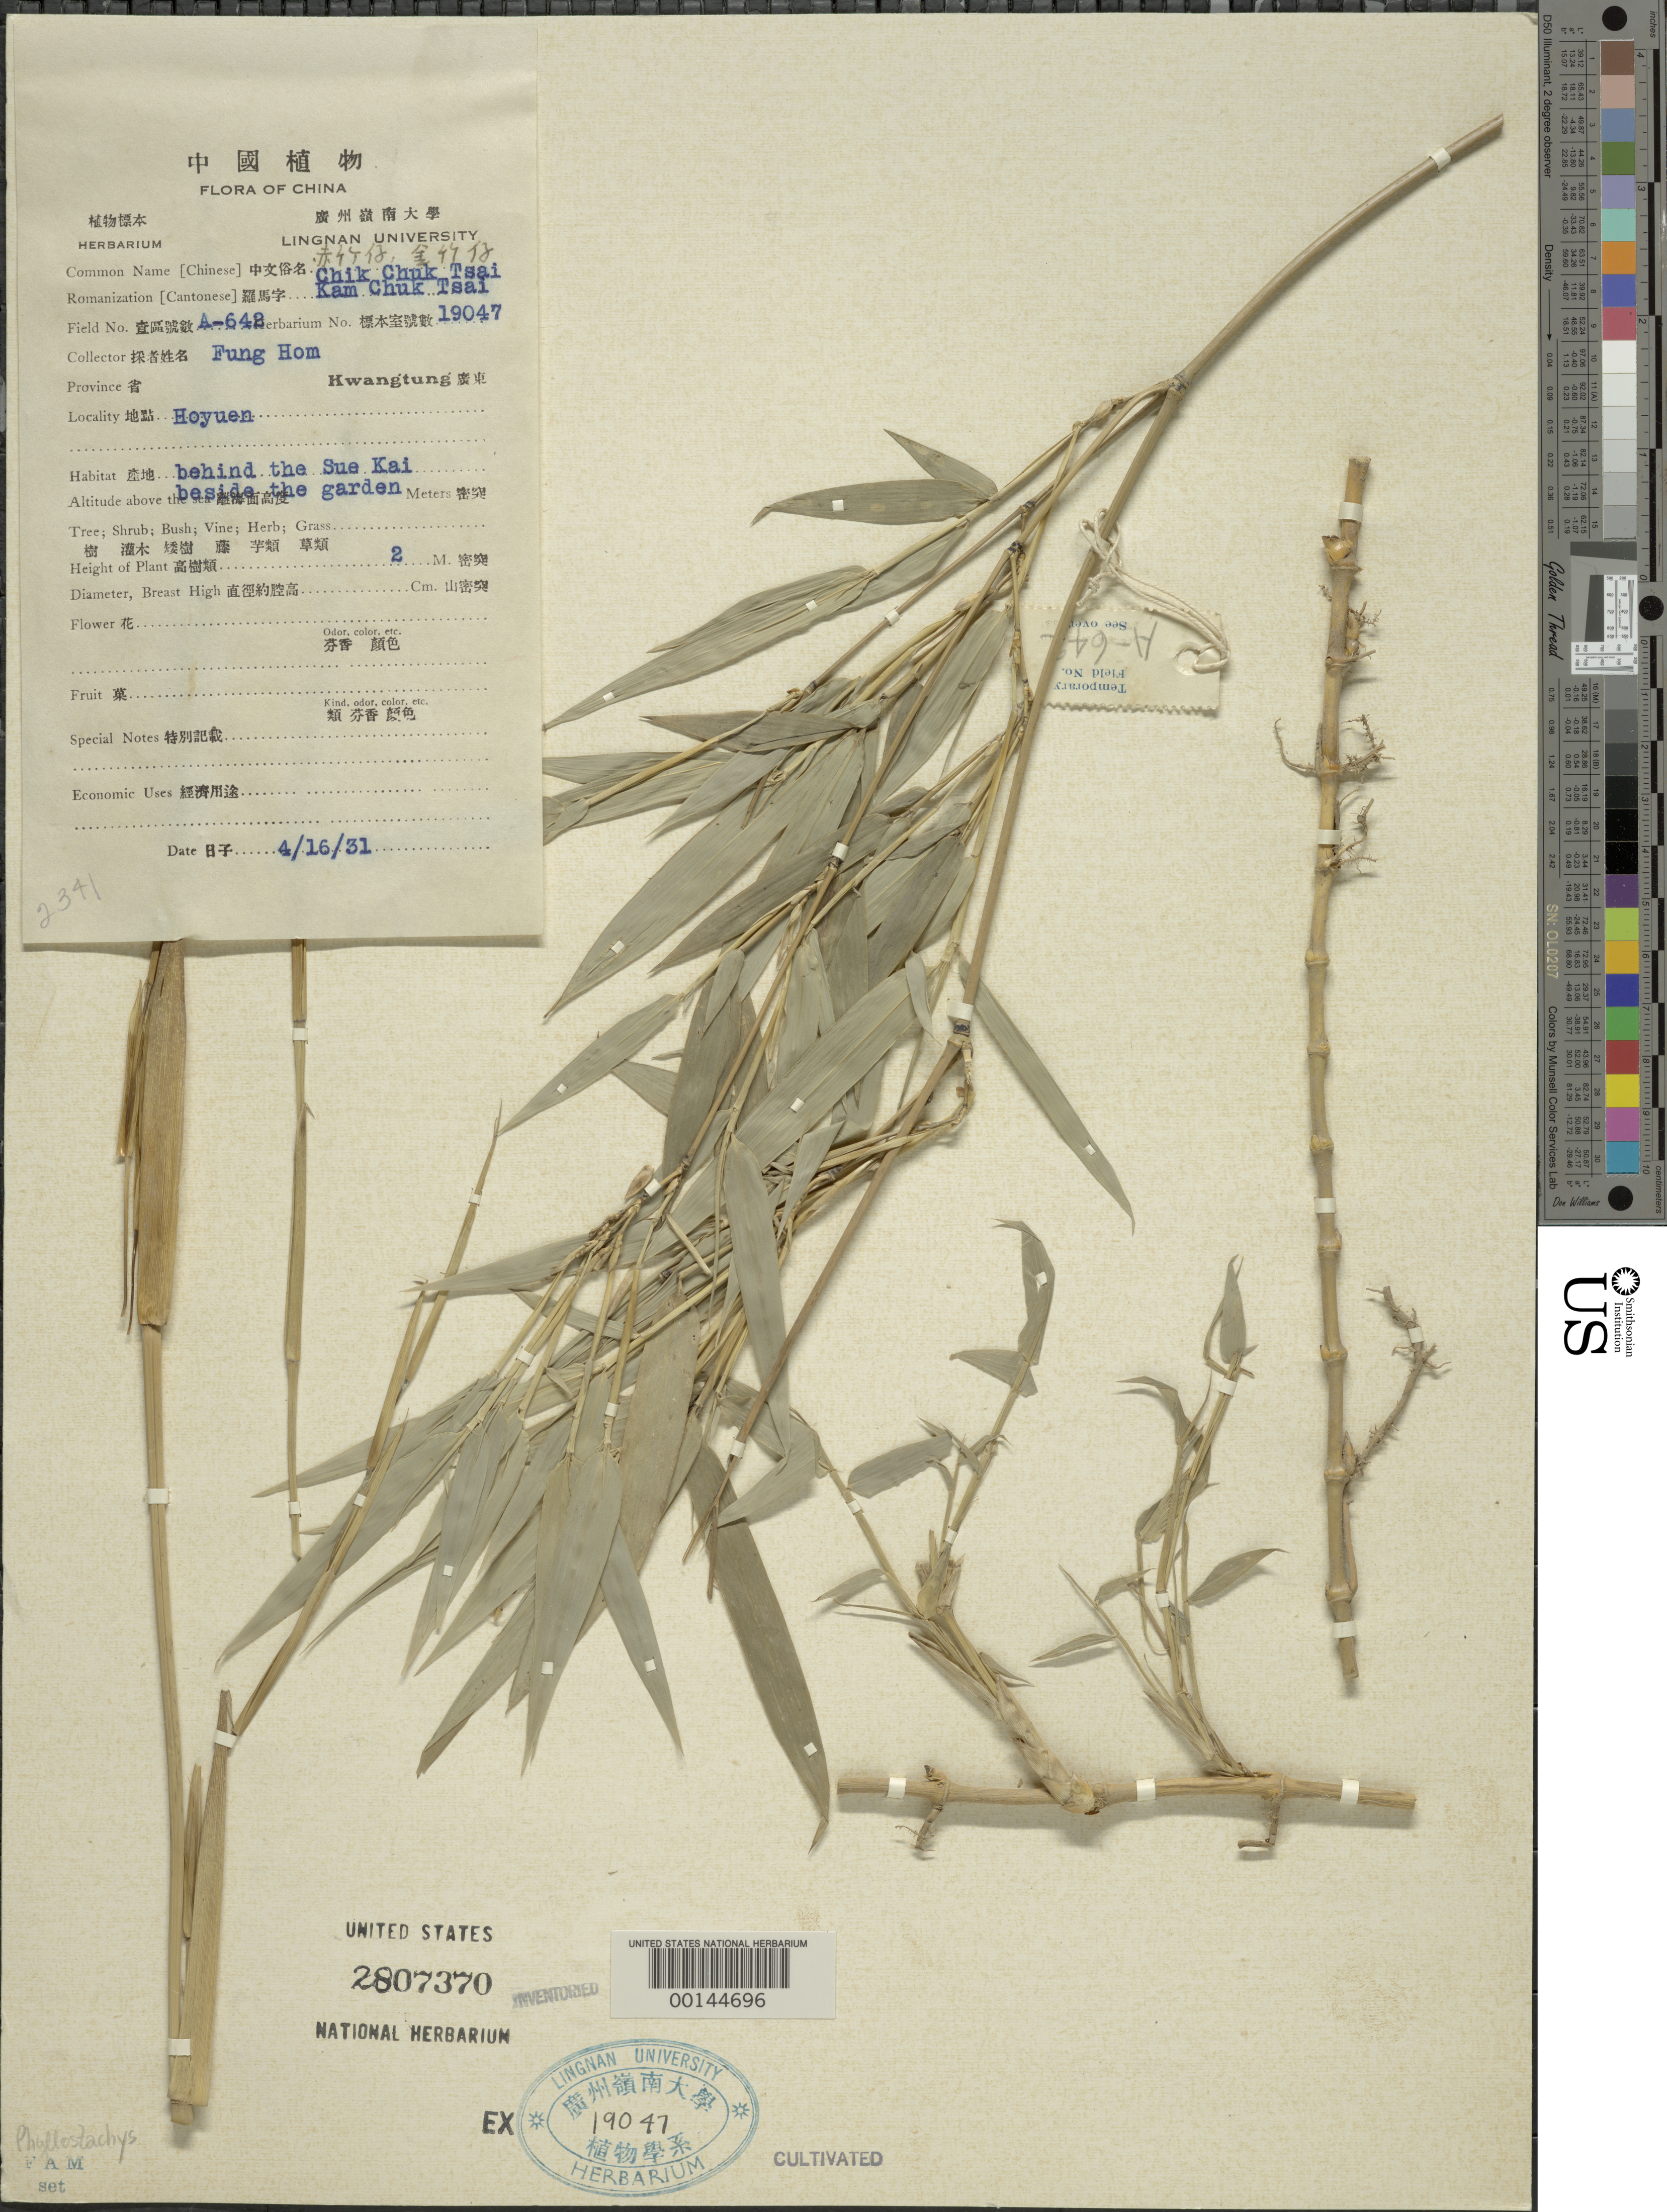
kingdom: Plantae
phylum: Tracheophyta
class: Liliopsida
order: Poales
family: Poaceae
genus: Phyllostachys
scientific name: Phyllostachys sp.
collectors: H. L. Fung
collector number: A-642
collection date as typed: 16 Apr 1931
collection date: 1931-04-16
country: China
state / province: Guangdong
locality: Hoyuen, beside the house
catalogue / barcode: US 2807370